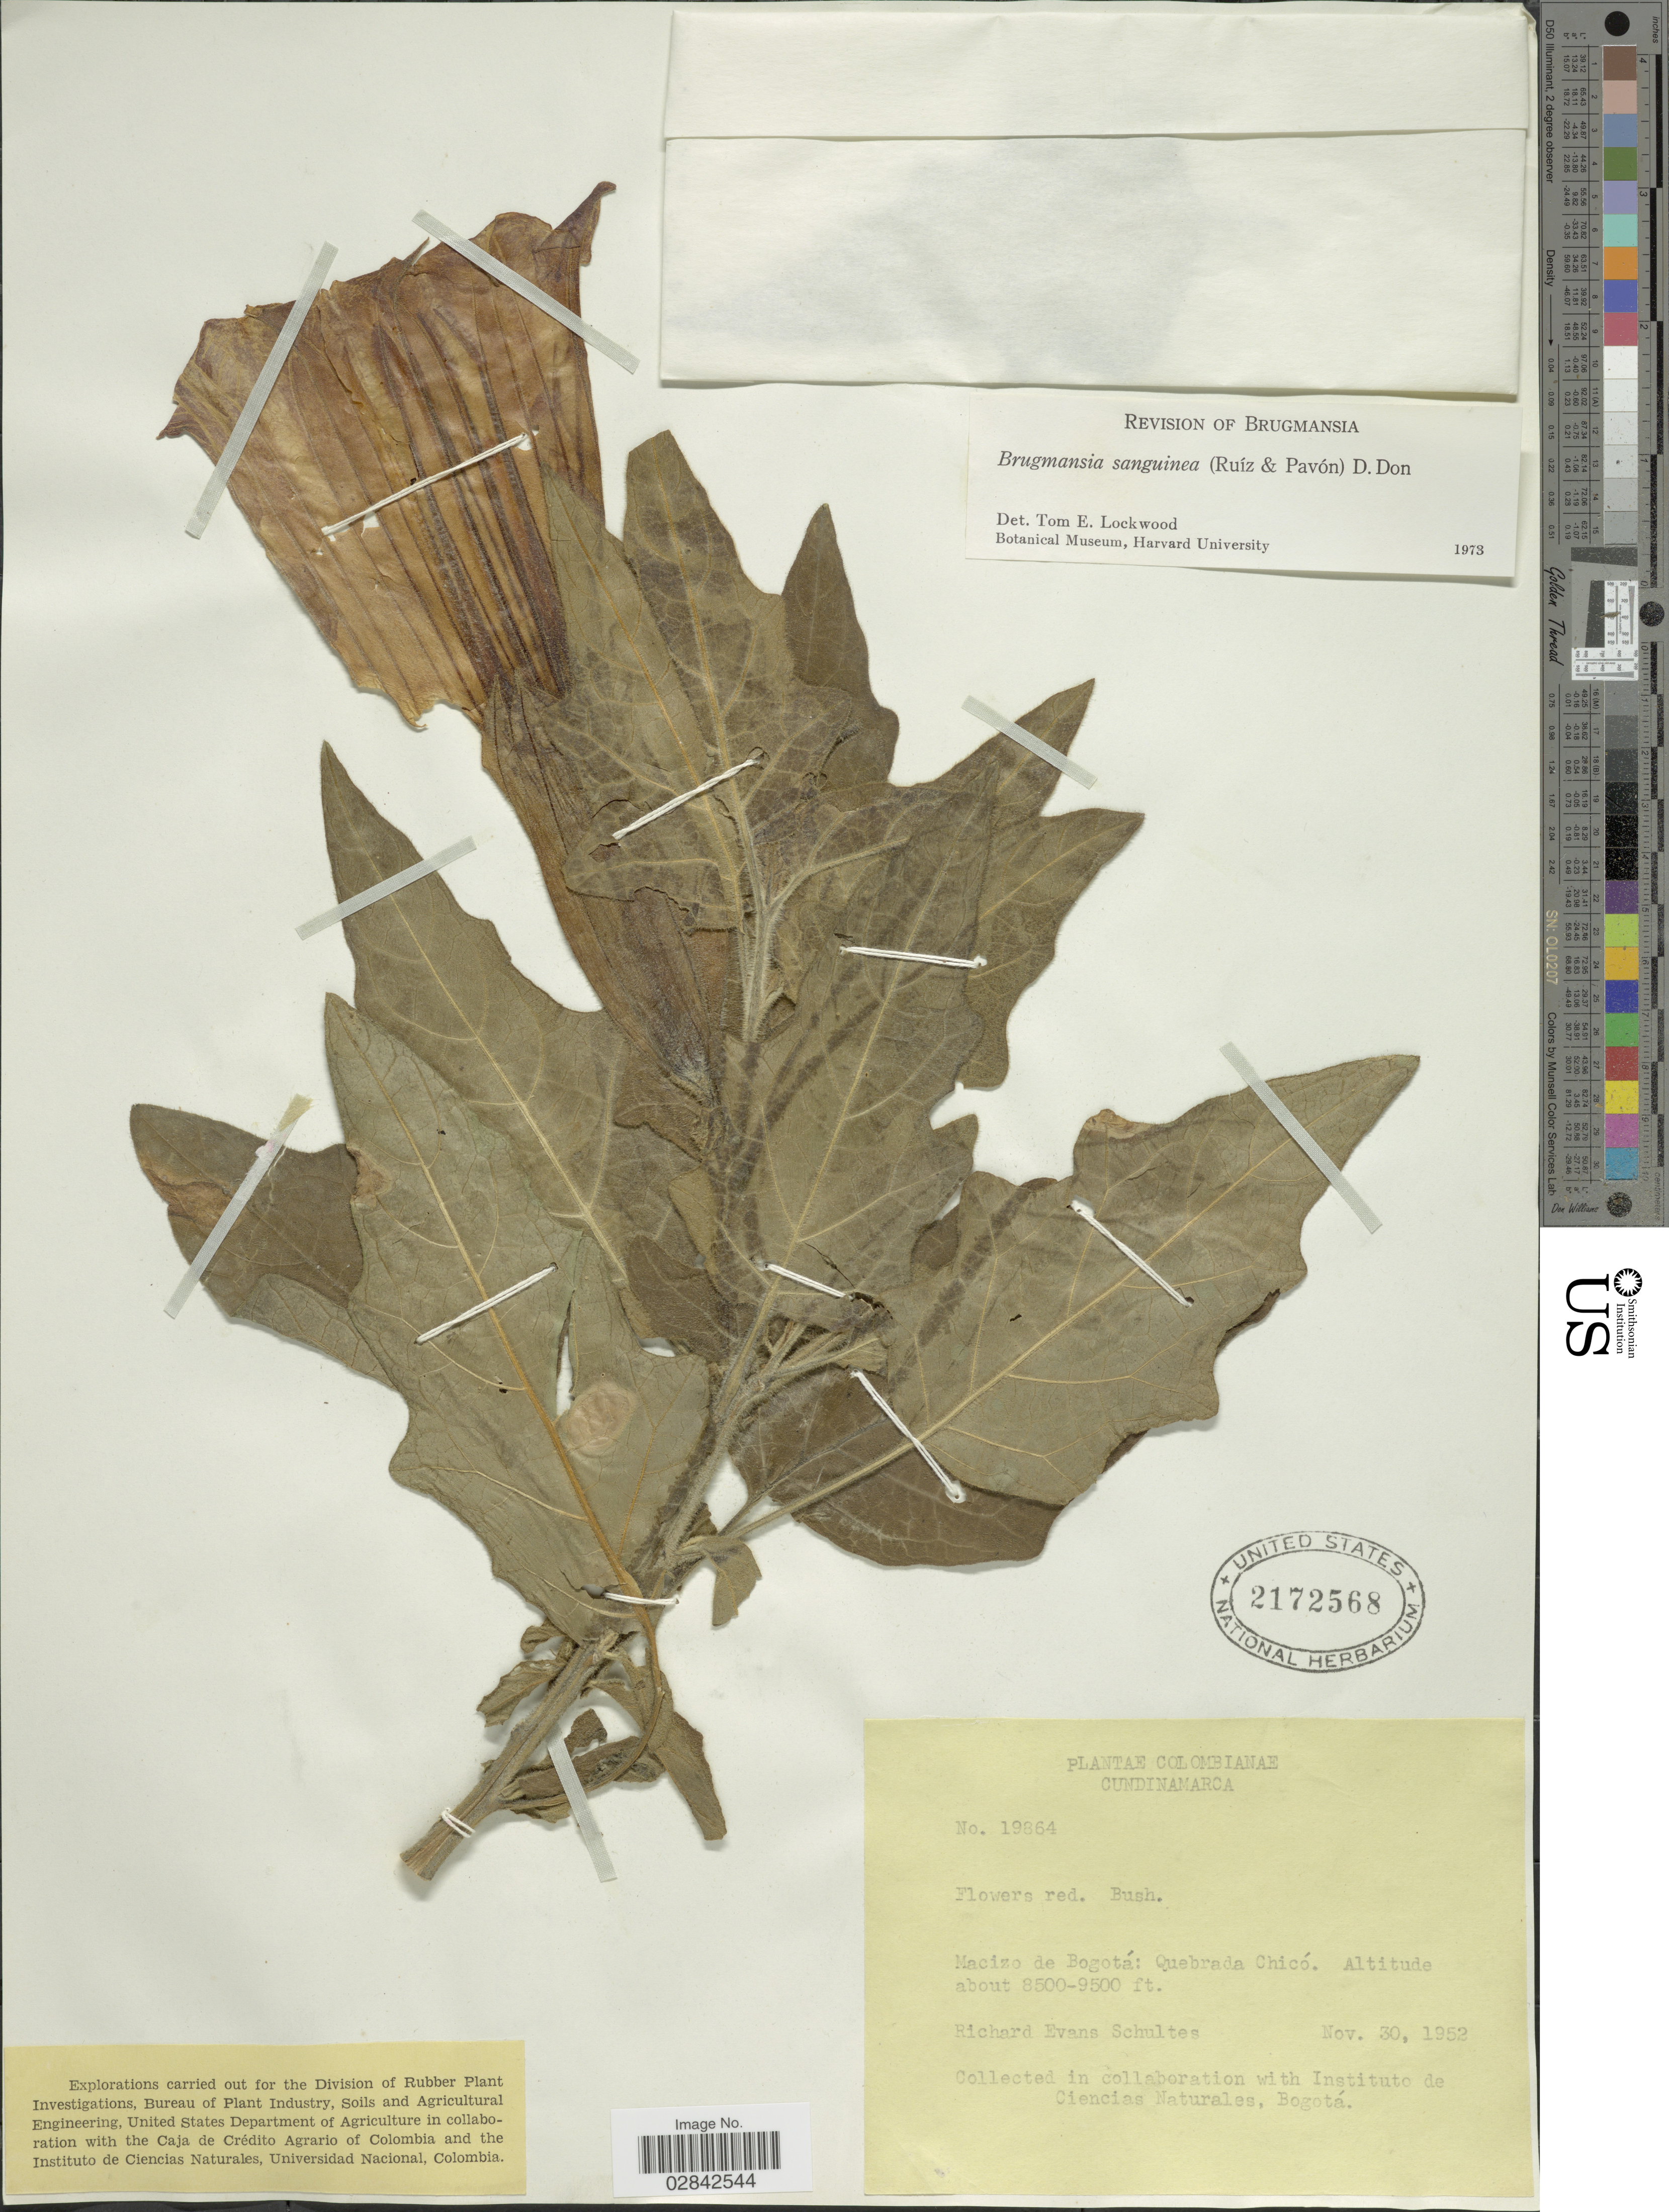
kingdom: Plantae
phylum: Tracheophyta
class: Magnoliopsida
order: Solanales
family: Solanaceae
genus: Brugmansia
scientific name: Brugmansia sanguinea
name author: (Ruiz & Pav.) D. Don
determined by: Lockwood, T. E.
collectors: R. E. Schultes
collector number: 19864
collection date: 1952-11-30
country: Colombia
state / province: Cundinamarca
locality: Macizo de Bogotá: Quebrada Chicó.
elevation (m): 2591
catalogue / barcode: US 2172568